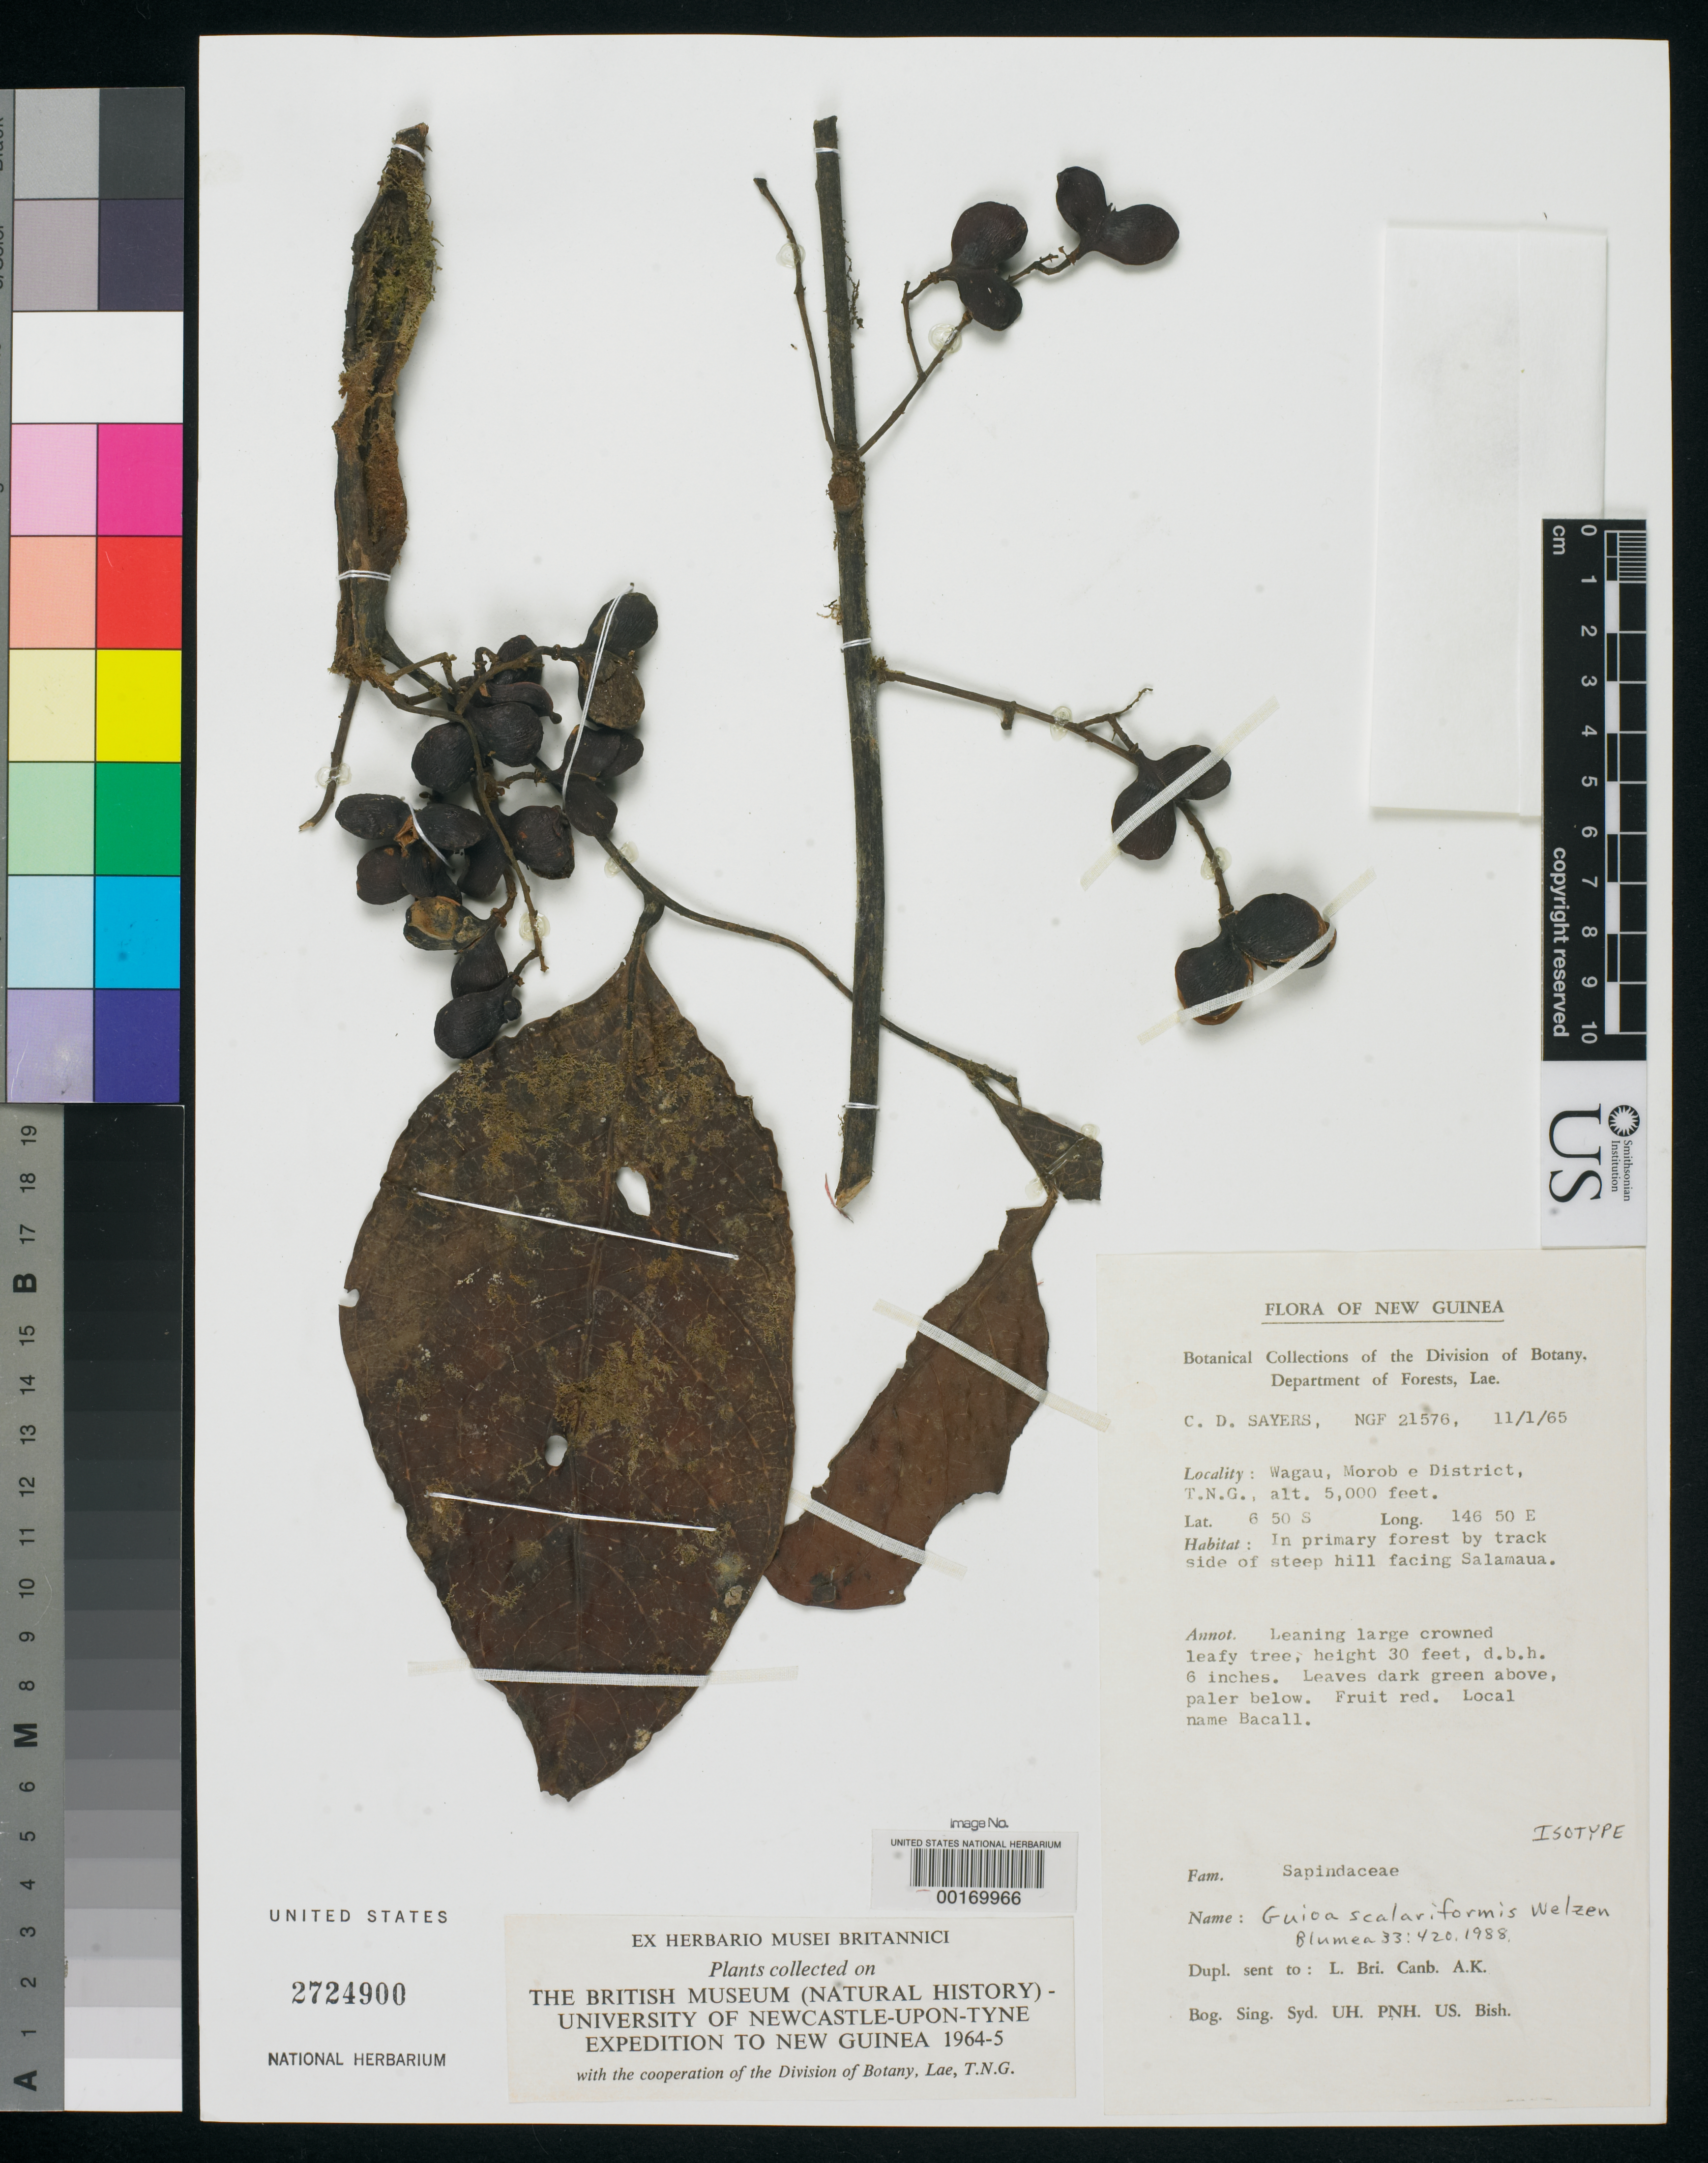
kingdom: Plantae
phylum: Tracheophyta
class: Magnoliopsida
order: Sapindales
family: Sapindaceae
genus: Guioa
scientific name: Guioa scalariformis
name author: Welzen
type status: Isotype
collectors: C. Sayers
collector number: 21576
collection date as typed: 11 Jan 1965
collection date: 1965-01-11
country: Papua New Guinea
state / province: Morobe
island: New Guinea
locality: Wagau.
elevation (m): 1524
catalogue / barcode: US 2724900